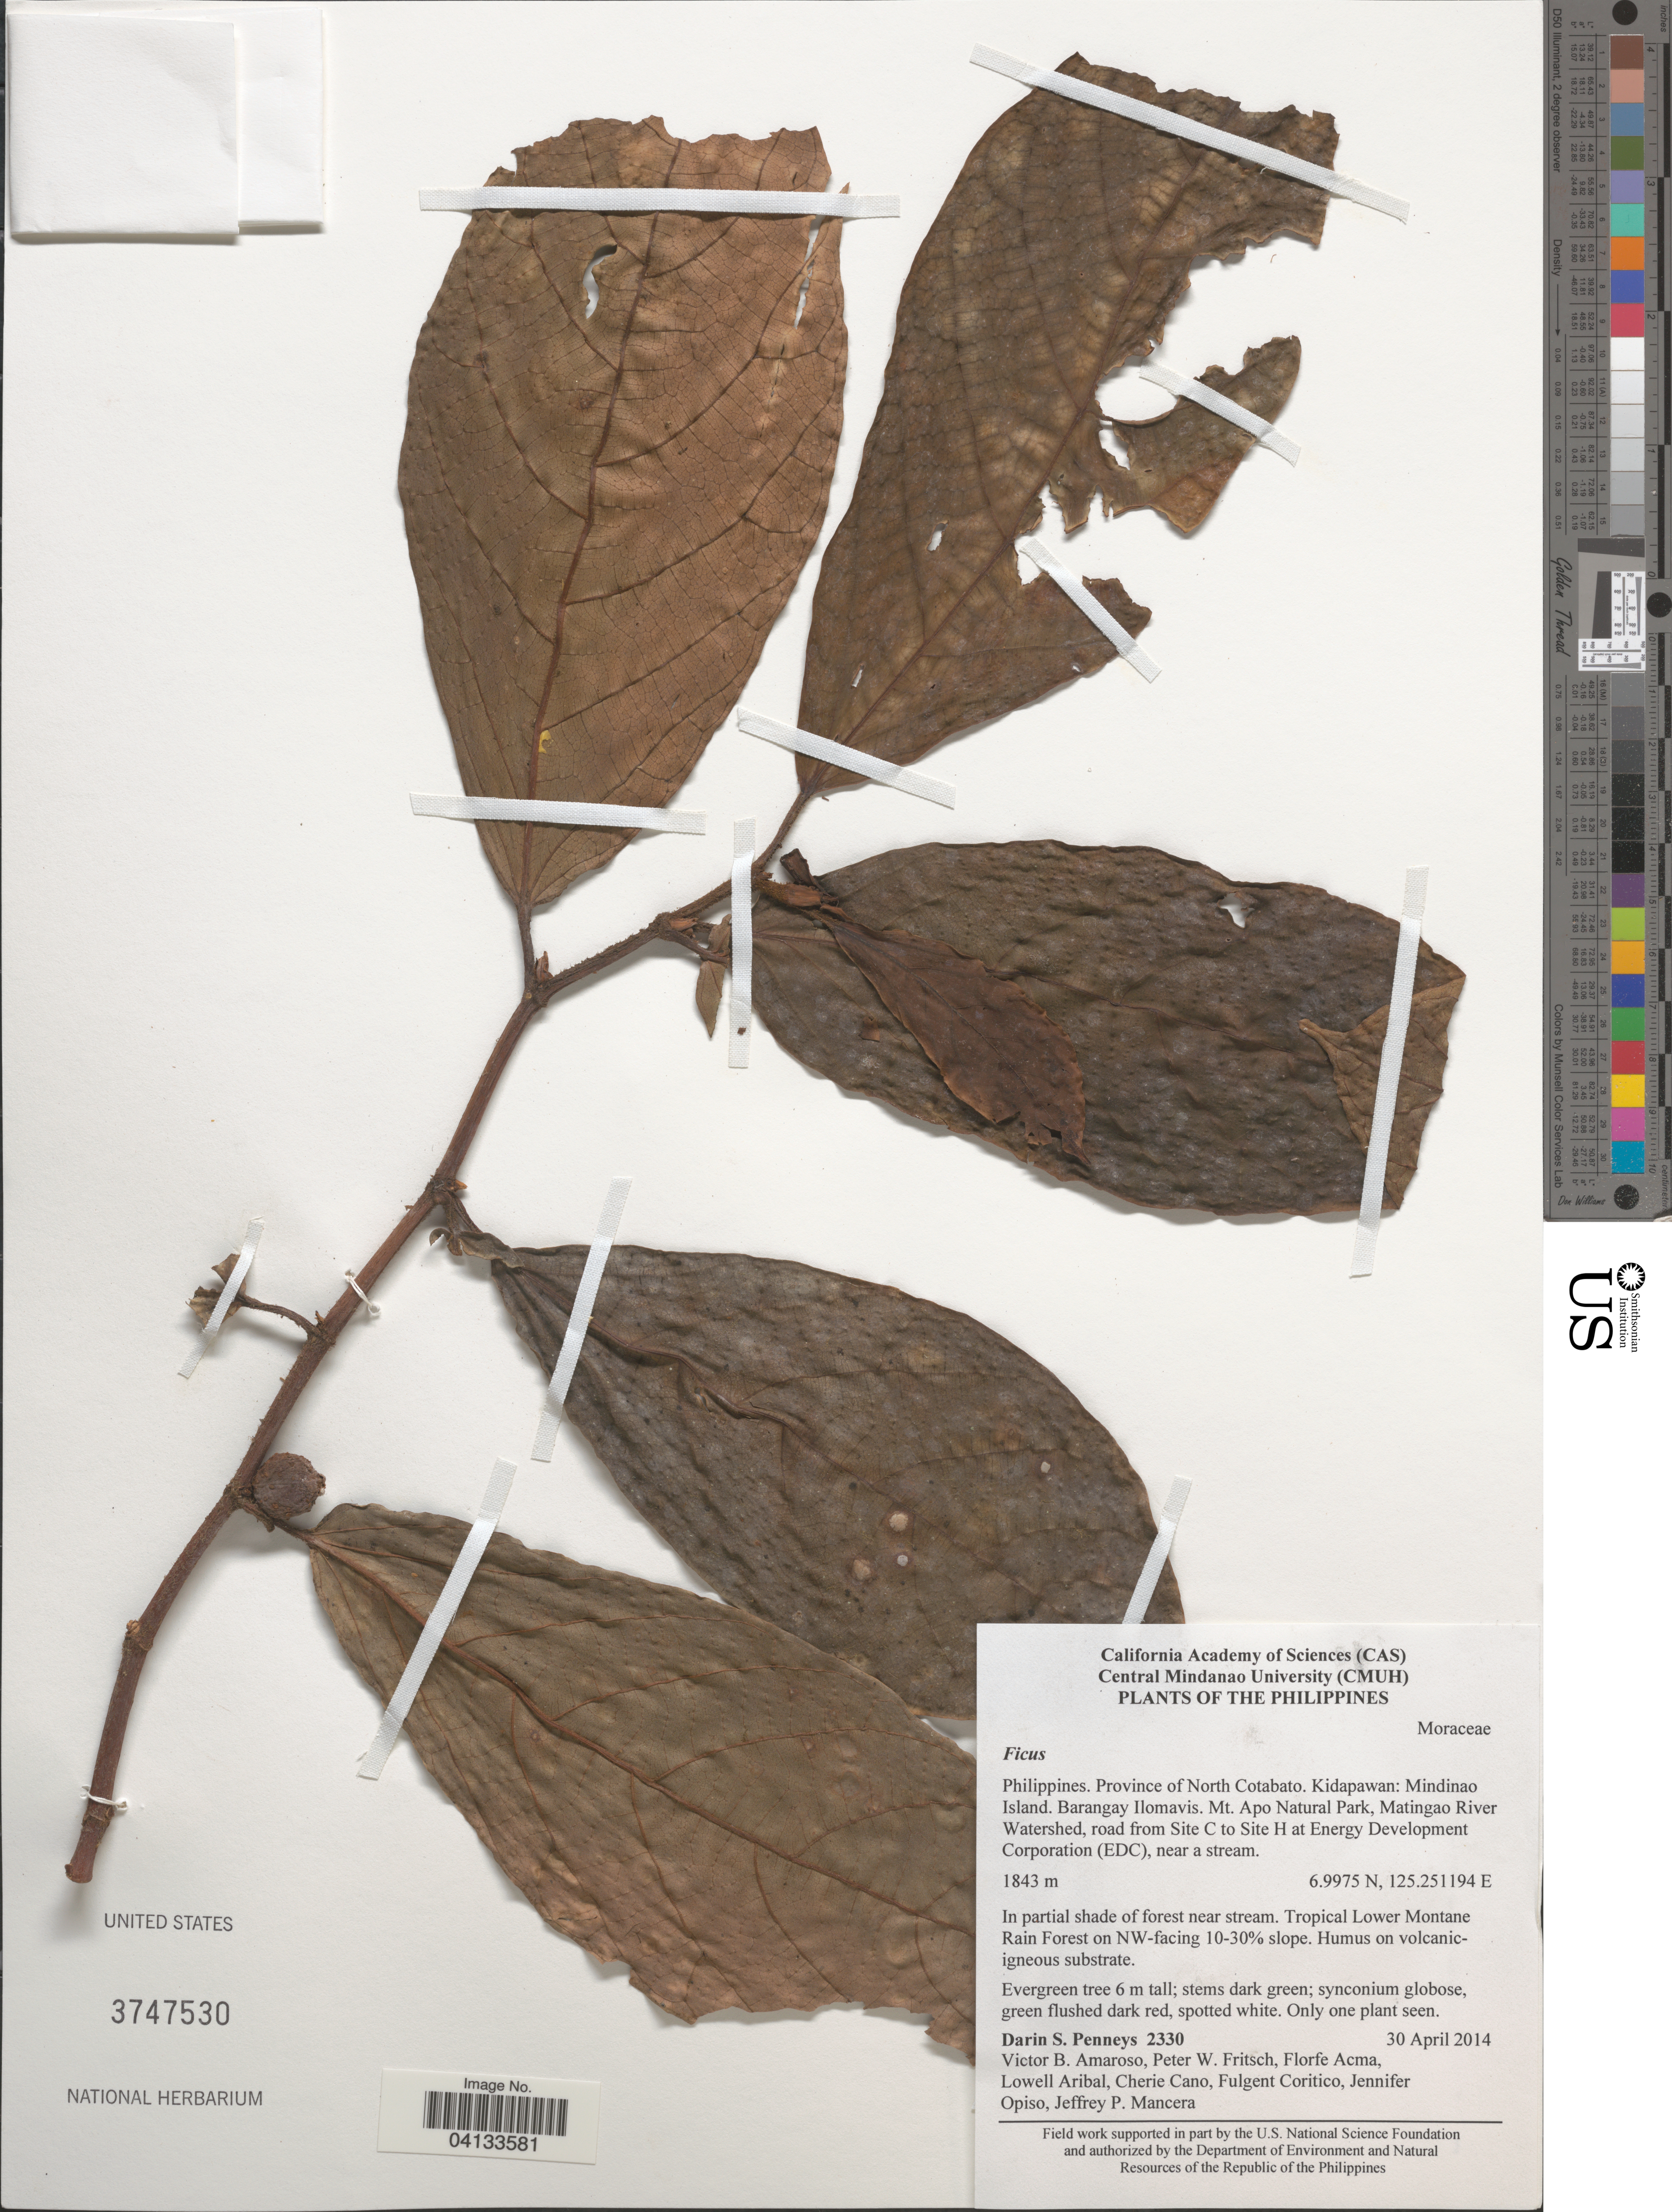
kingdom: Plantae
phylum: Tracheophyta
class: Magnoliopsida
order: Rosales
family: Moraceae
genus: Ficus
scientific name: Ficus sp.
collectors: D. S. Penneys, V. Amoroso, P. W. Fritsch, F. Acma & et al.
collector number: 2330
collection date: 2014-04-30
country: Philippines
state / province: Soccsksargen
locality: Province of North Cotabato. Kidapawan: Mindanao Island. Barangay Ilomavis. Mt. Apo Natural Park, Matingao River Watershed, road from Site C to Site H at Energy Development Coproration (EDC), near a stream.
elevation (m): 1843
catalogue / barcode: US 3747530